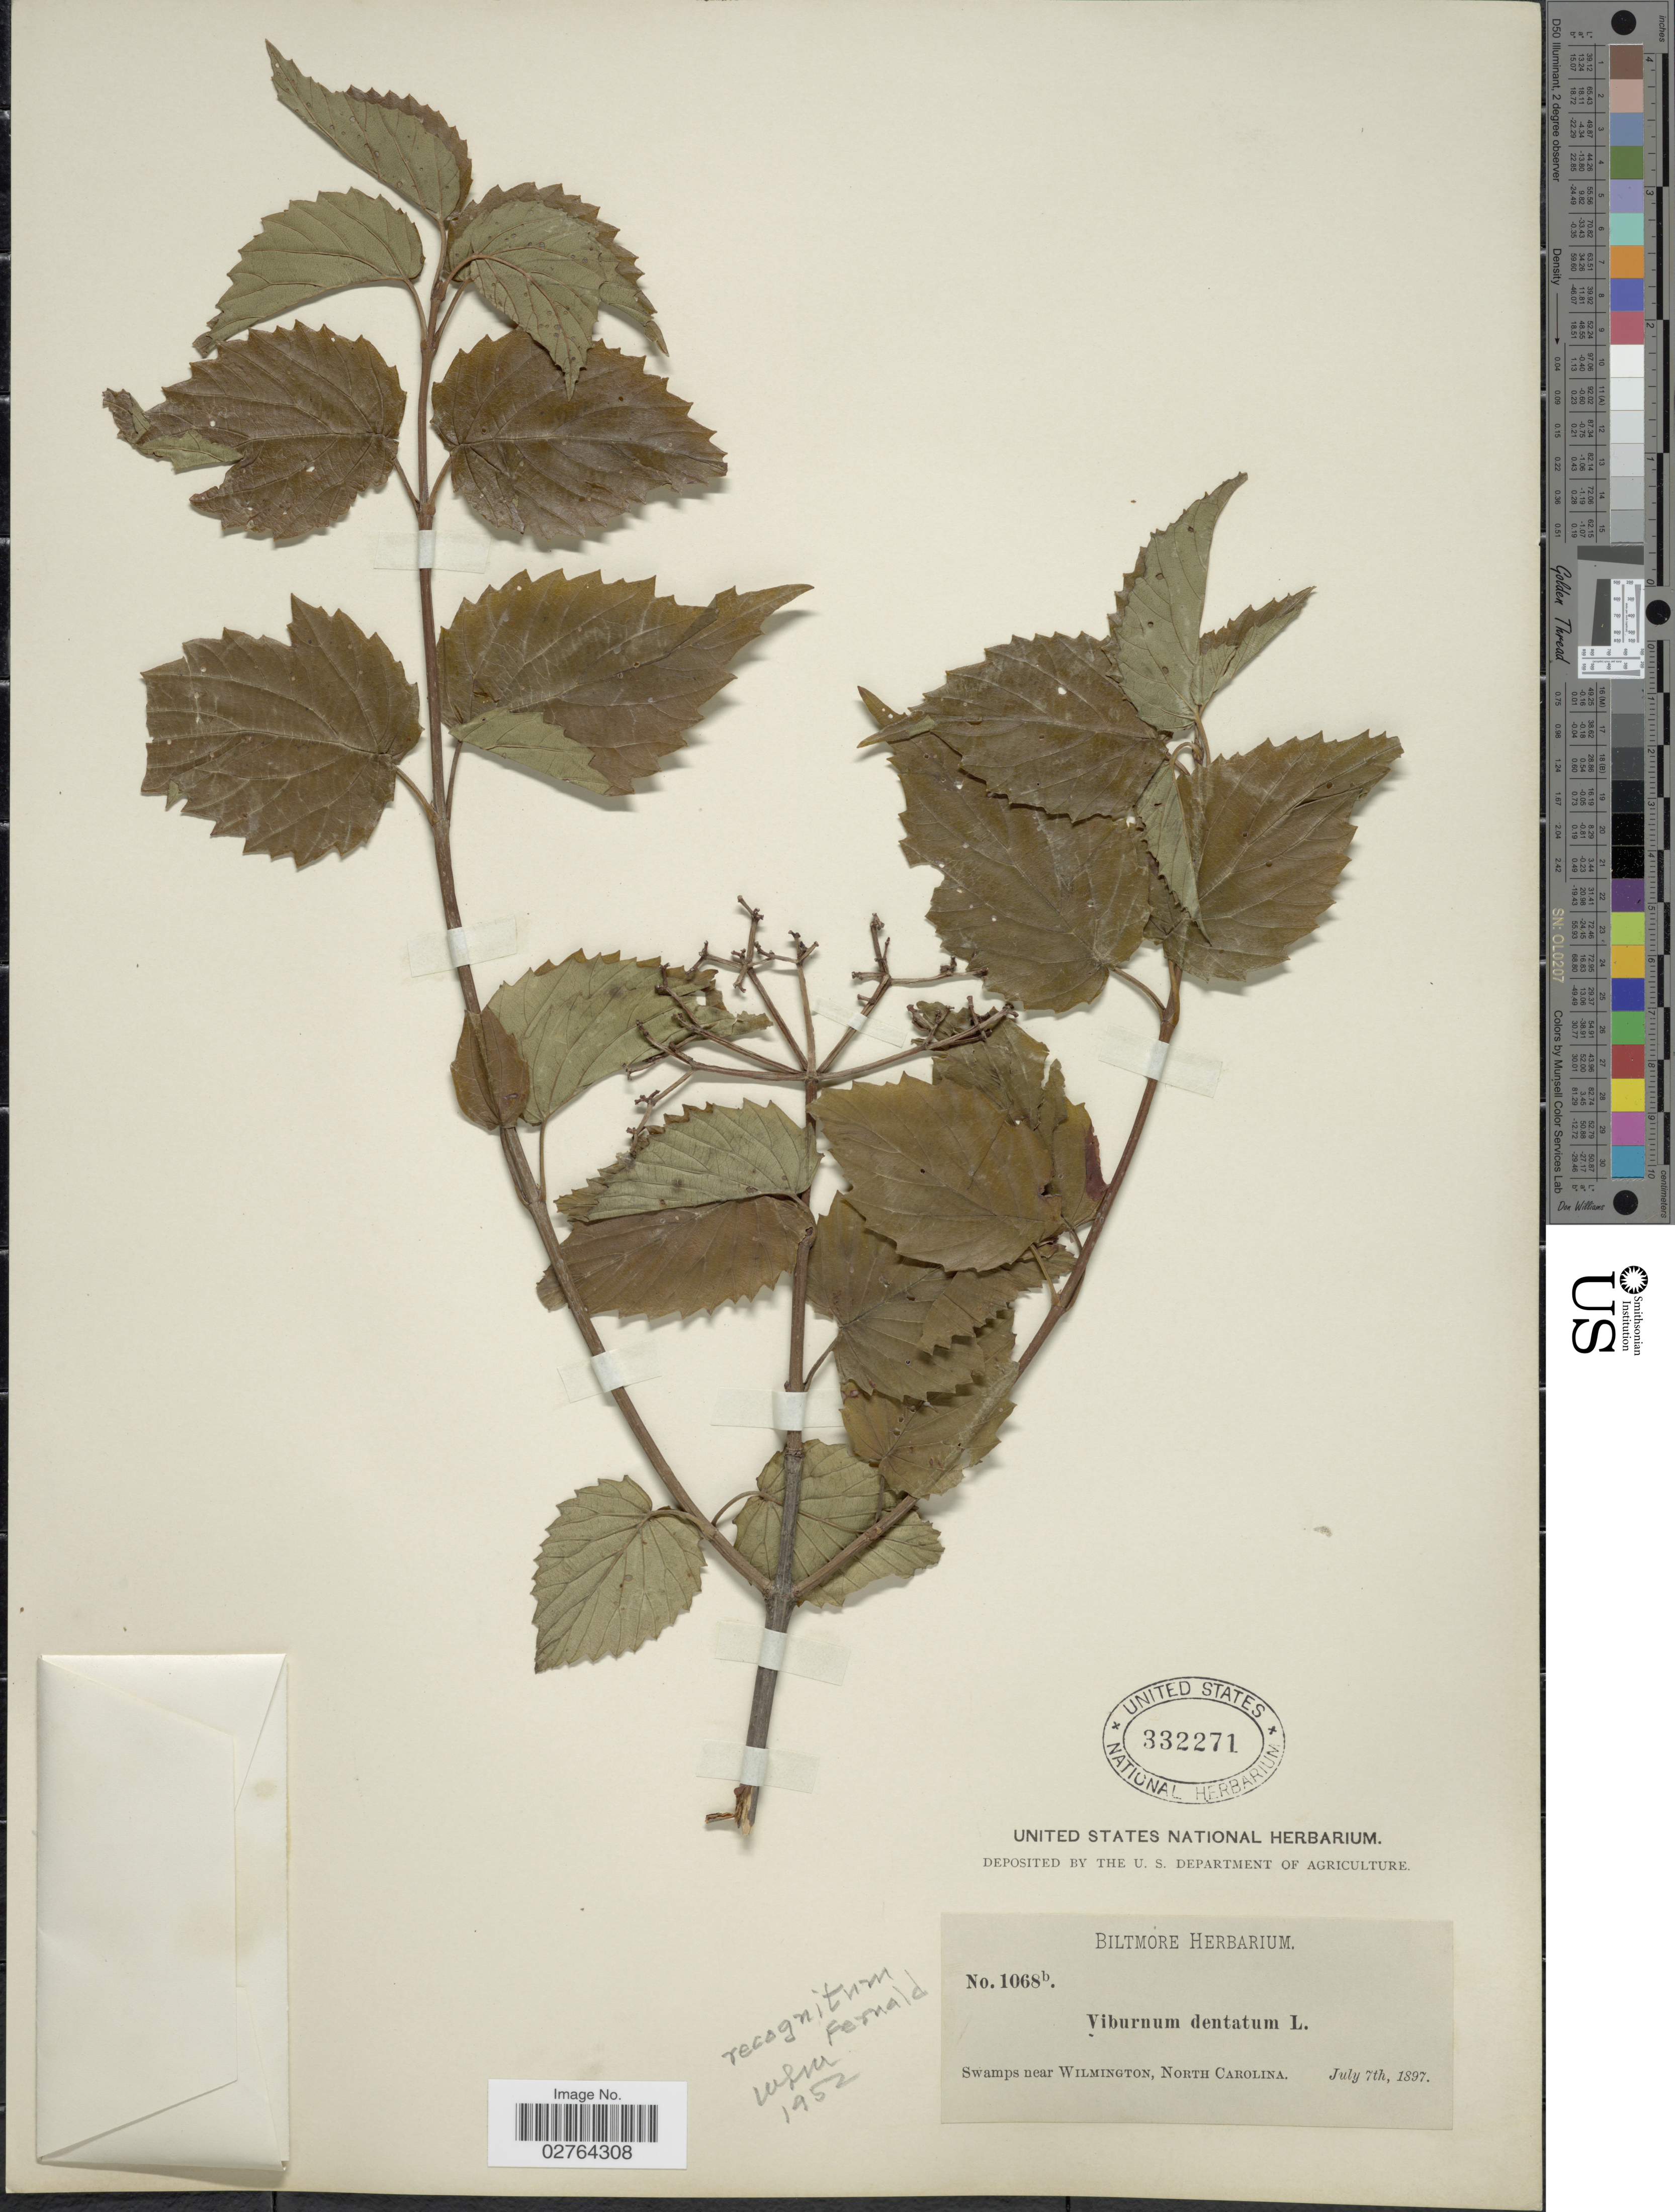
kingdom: Plantae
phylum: Tracheophyta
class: Magnoliopsida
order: Dipsacales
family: Viburnaceae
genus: Viburnum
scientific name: Viburnum recognitum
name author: Fernald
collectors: ex herb. Biltmore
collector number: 1068b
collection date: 1897-07-07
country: United States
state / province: North Carolina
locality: Swamps near Wilmington.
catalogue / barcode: US 332271